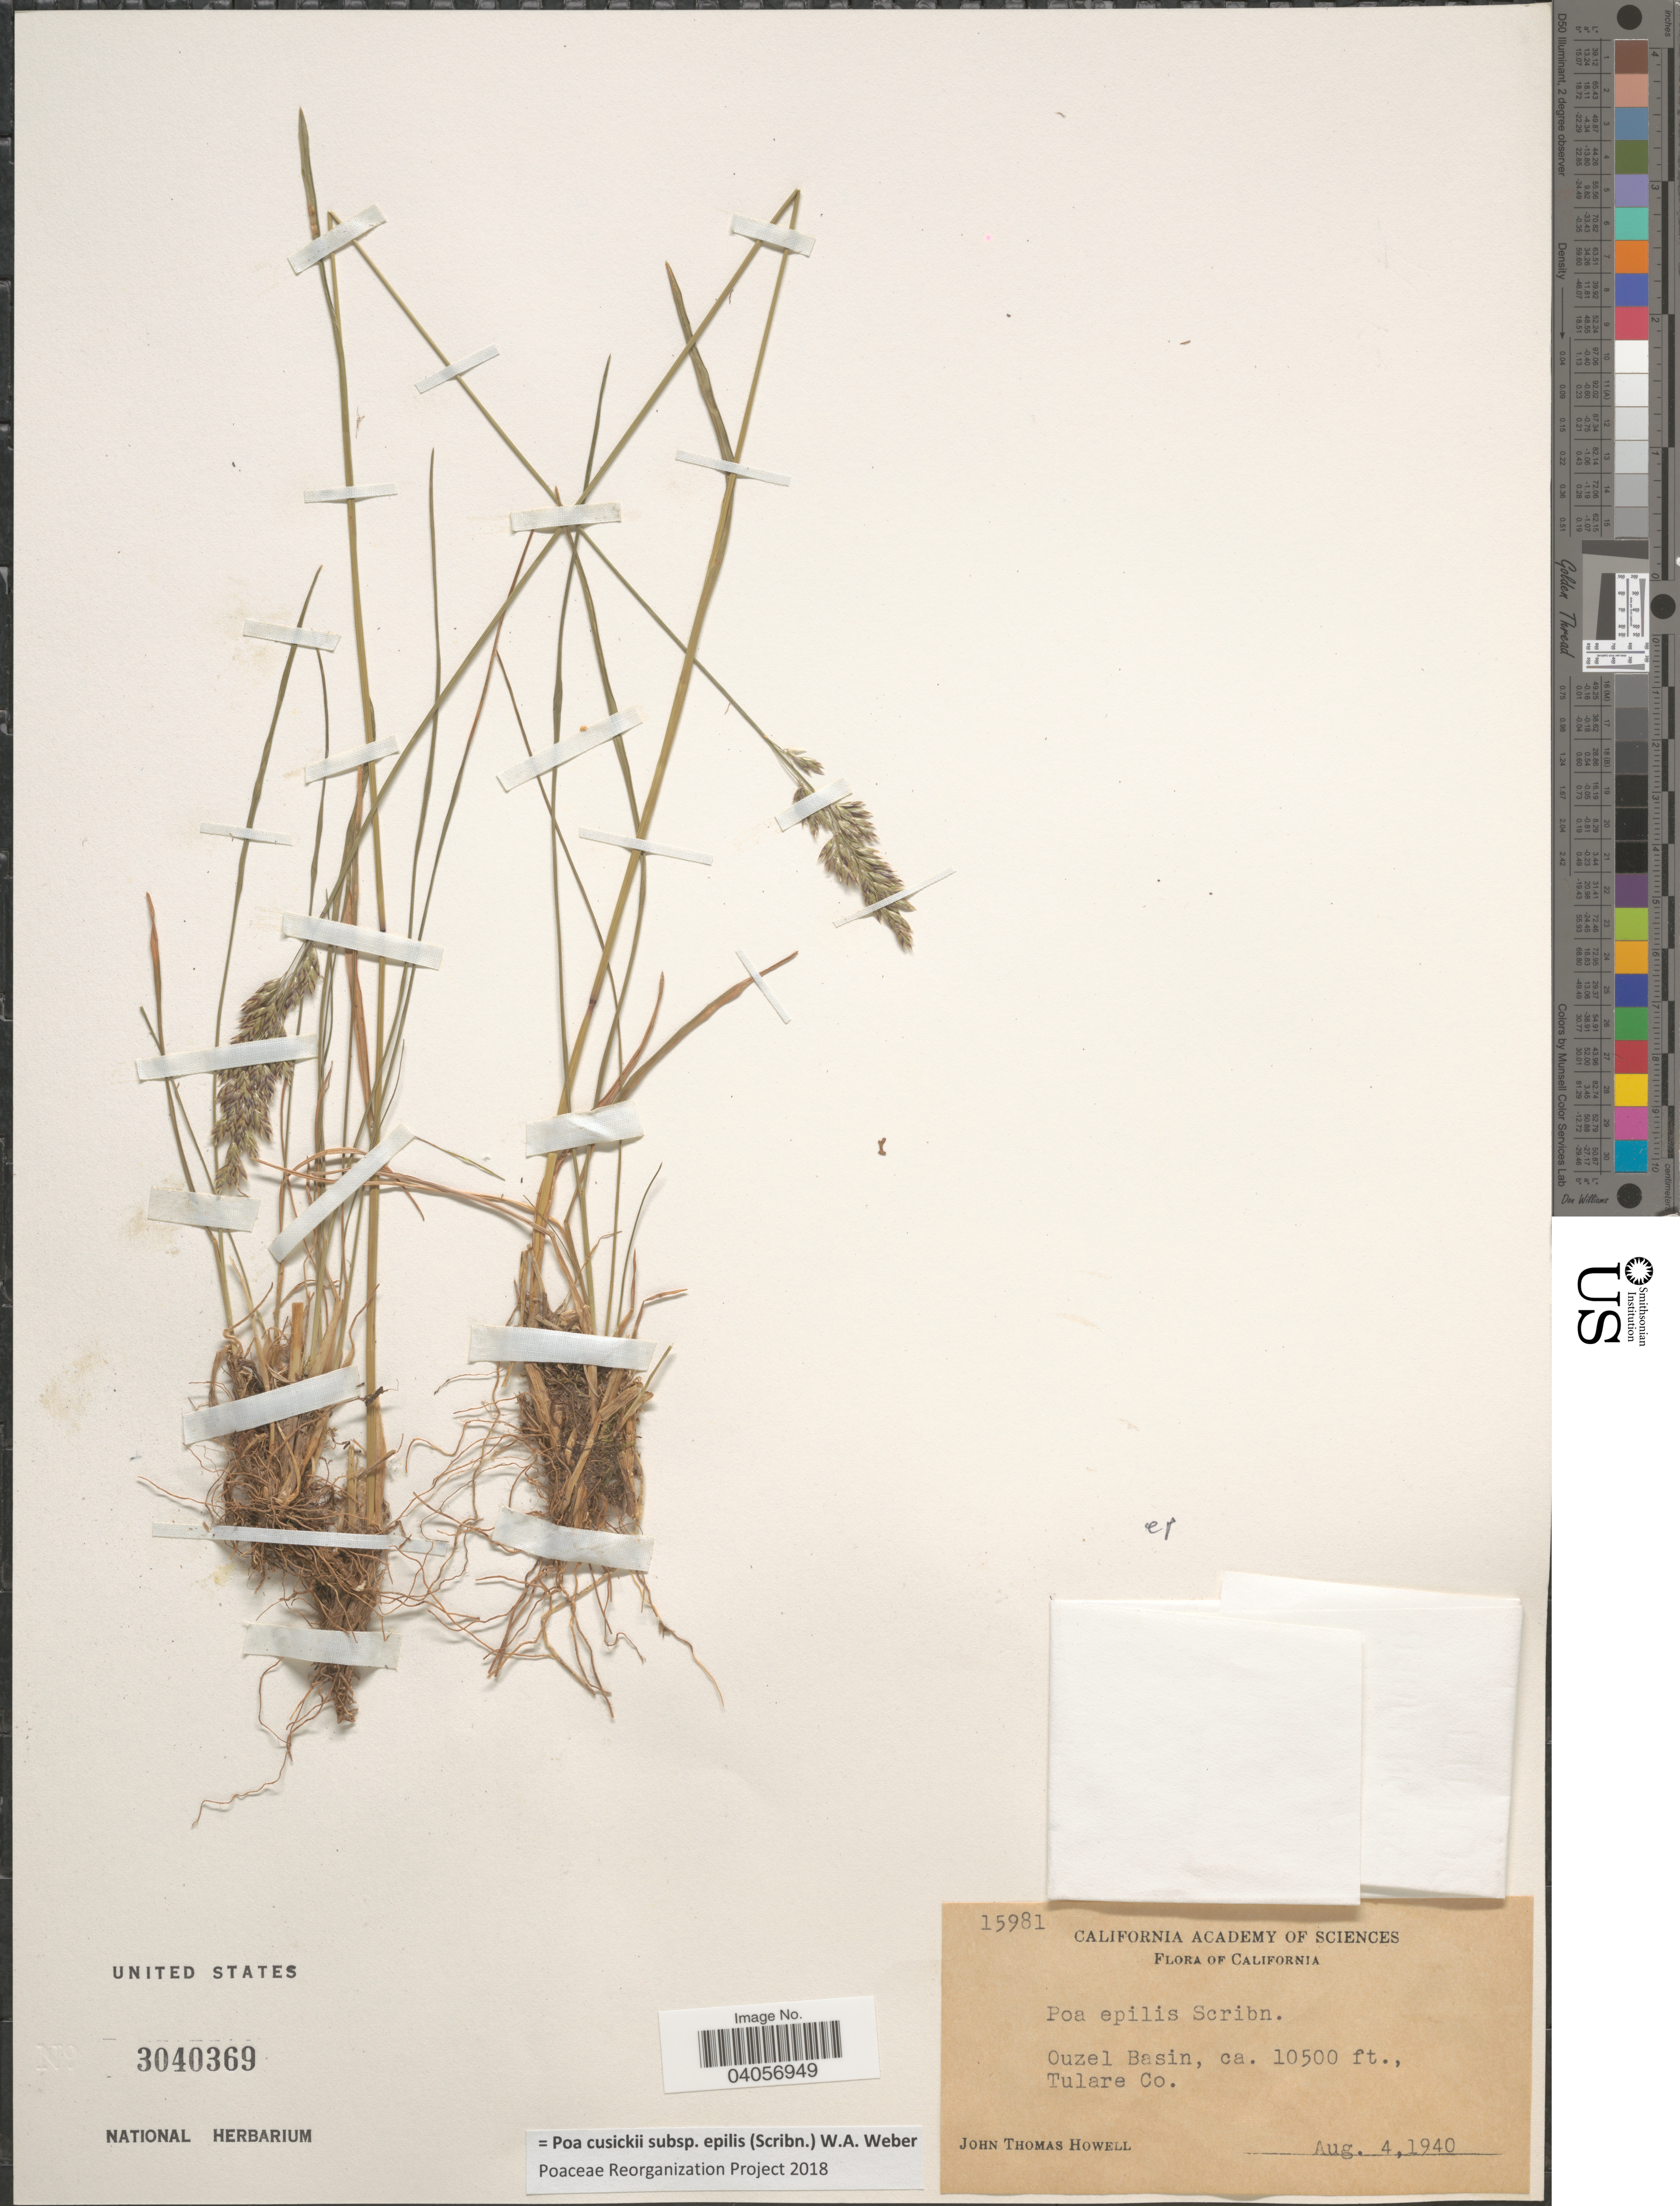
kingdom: Plantae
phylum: Tracheophyta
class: Liliopsida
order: Poales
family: Poaceae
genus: Poa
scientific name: Poa cusickii subsp. epilis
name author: (Scribn.) W.A. Weber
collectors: J. T. Howell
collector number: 15981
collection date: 1940-08-04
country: United States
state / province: California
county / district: Tulare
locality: Ouzel Basin, Tulare Co.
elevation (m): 3200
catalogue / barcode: US 3040369